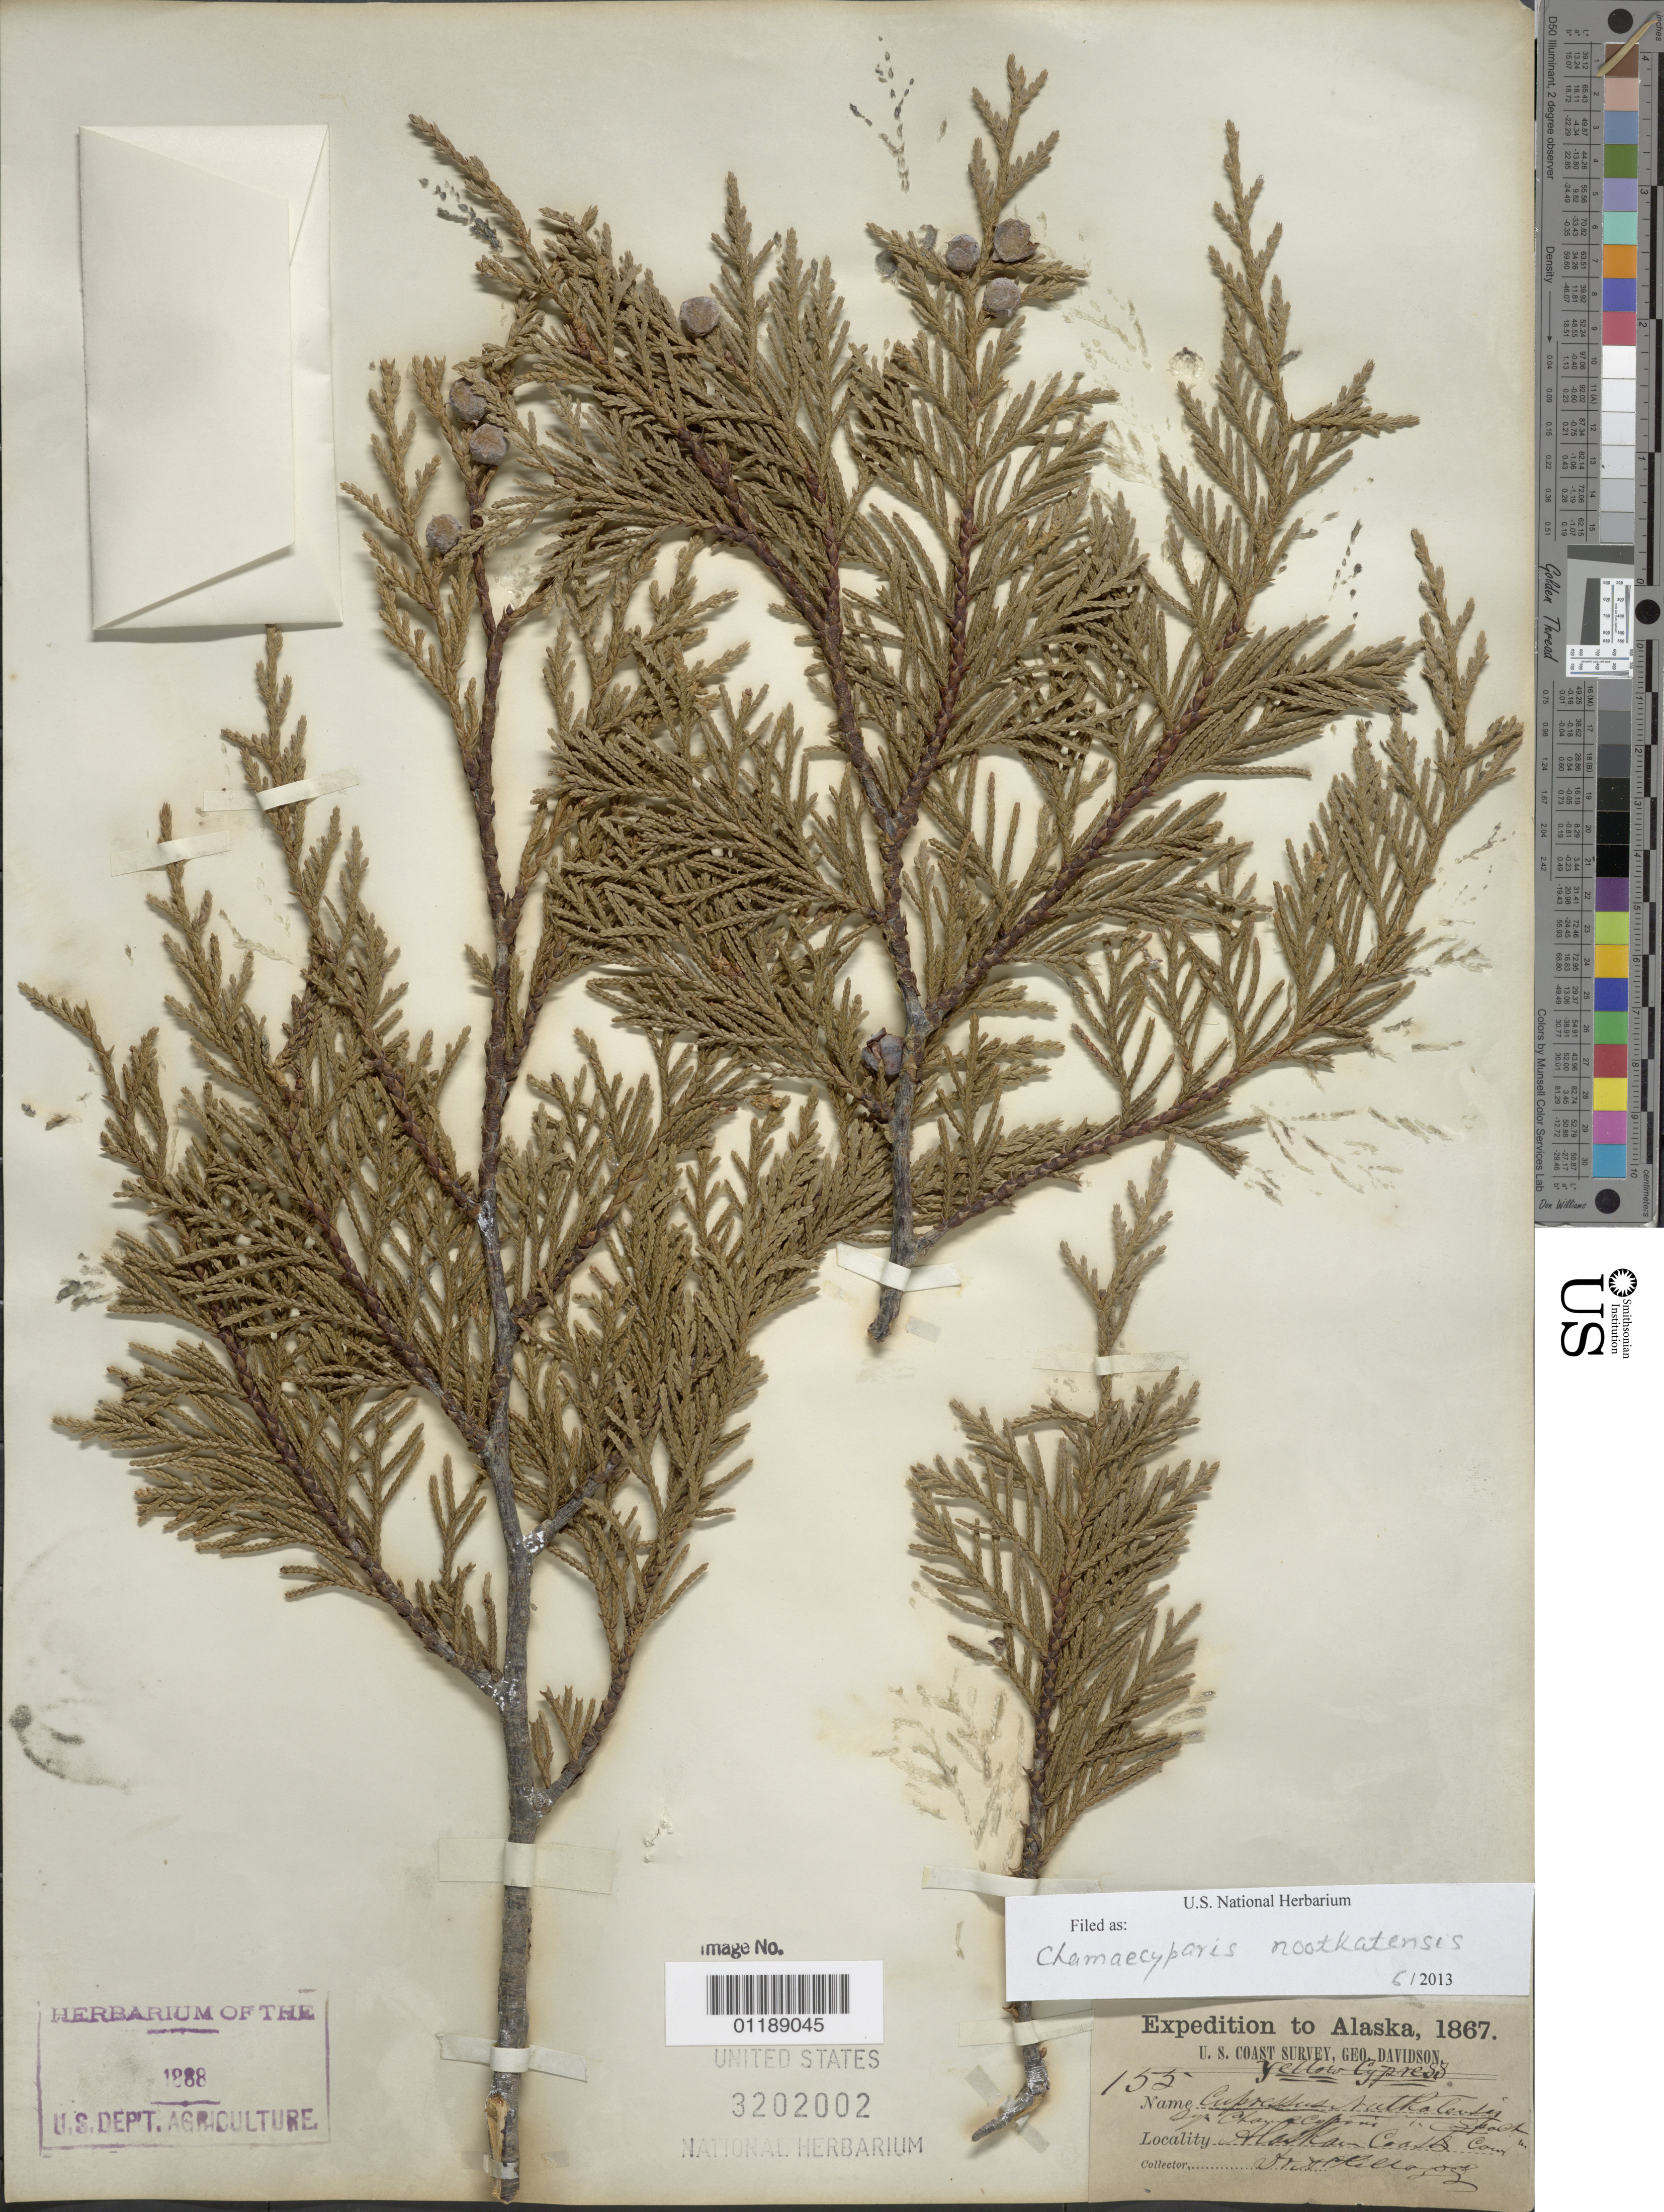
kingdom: Plantae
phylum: Tracheophyta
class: Pinopsida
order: Pinales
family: Cupressaceae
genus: Chamaecyparis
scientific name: Chamaecyparis nootkatensis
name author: (D. Don) Spach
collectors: A. Kellogg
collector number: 155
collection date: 1867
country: United States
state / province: Alaska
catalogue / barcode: US 3202002